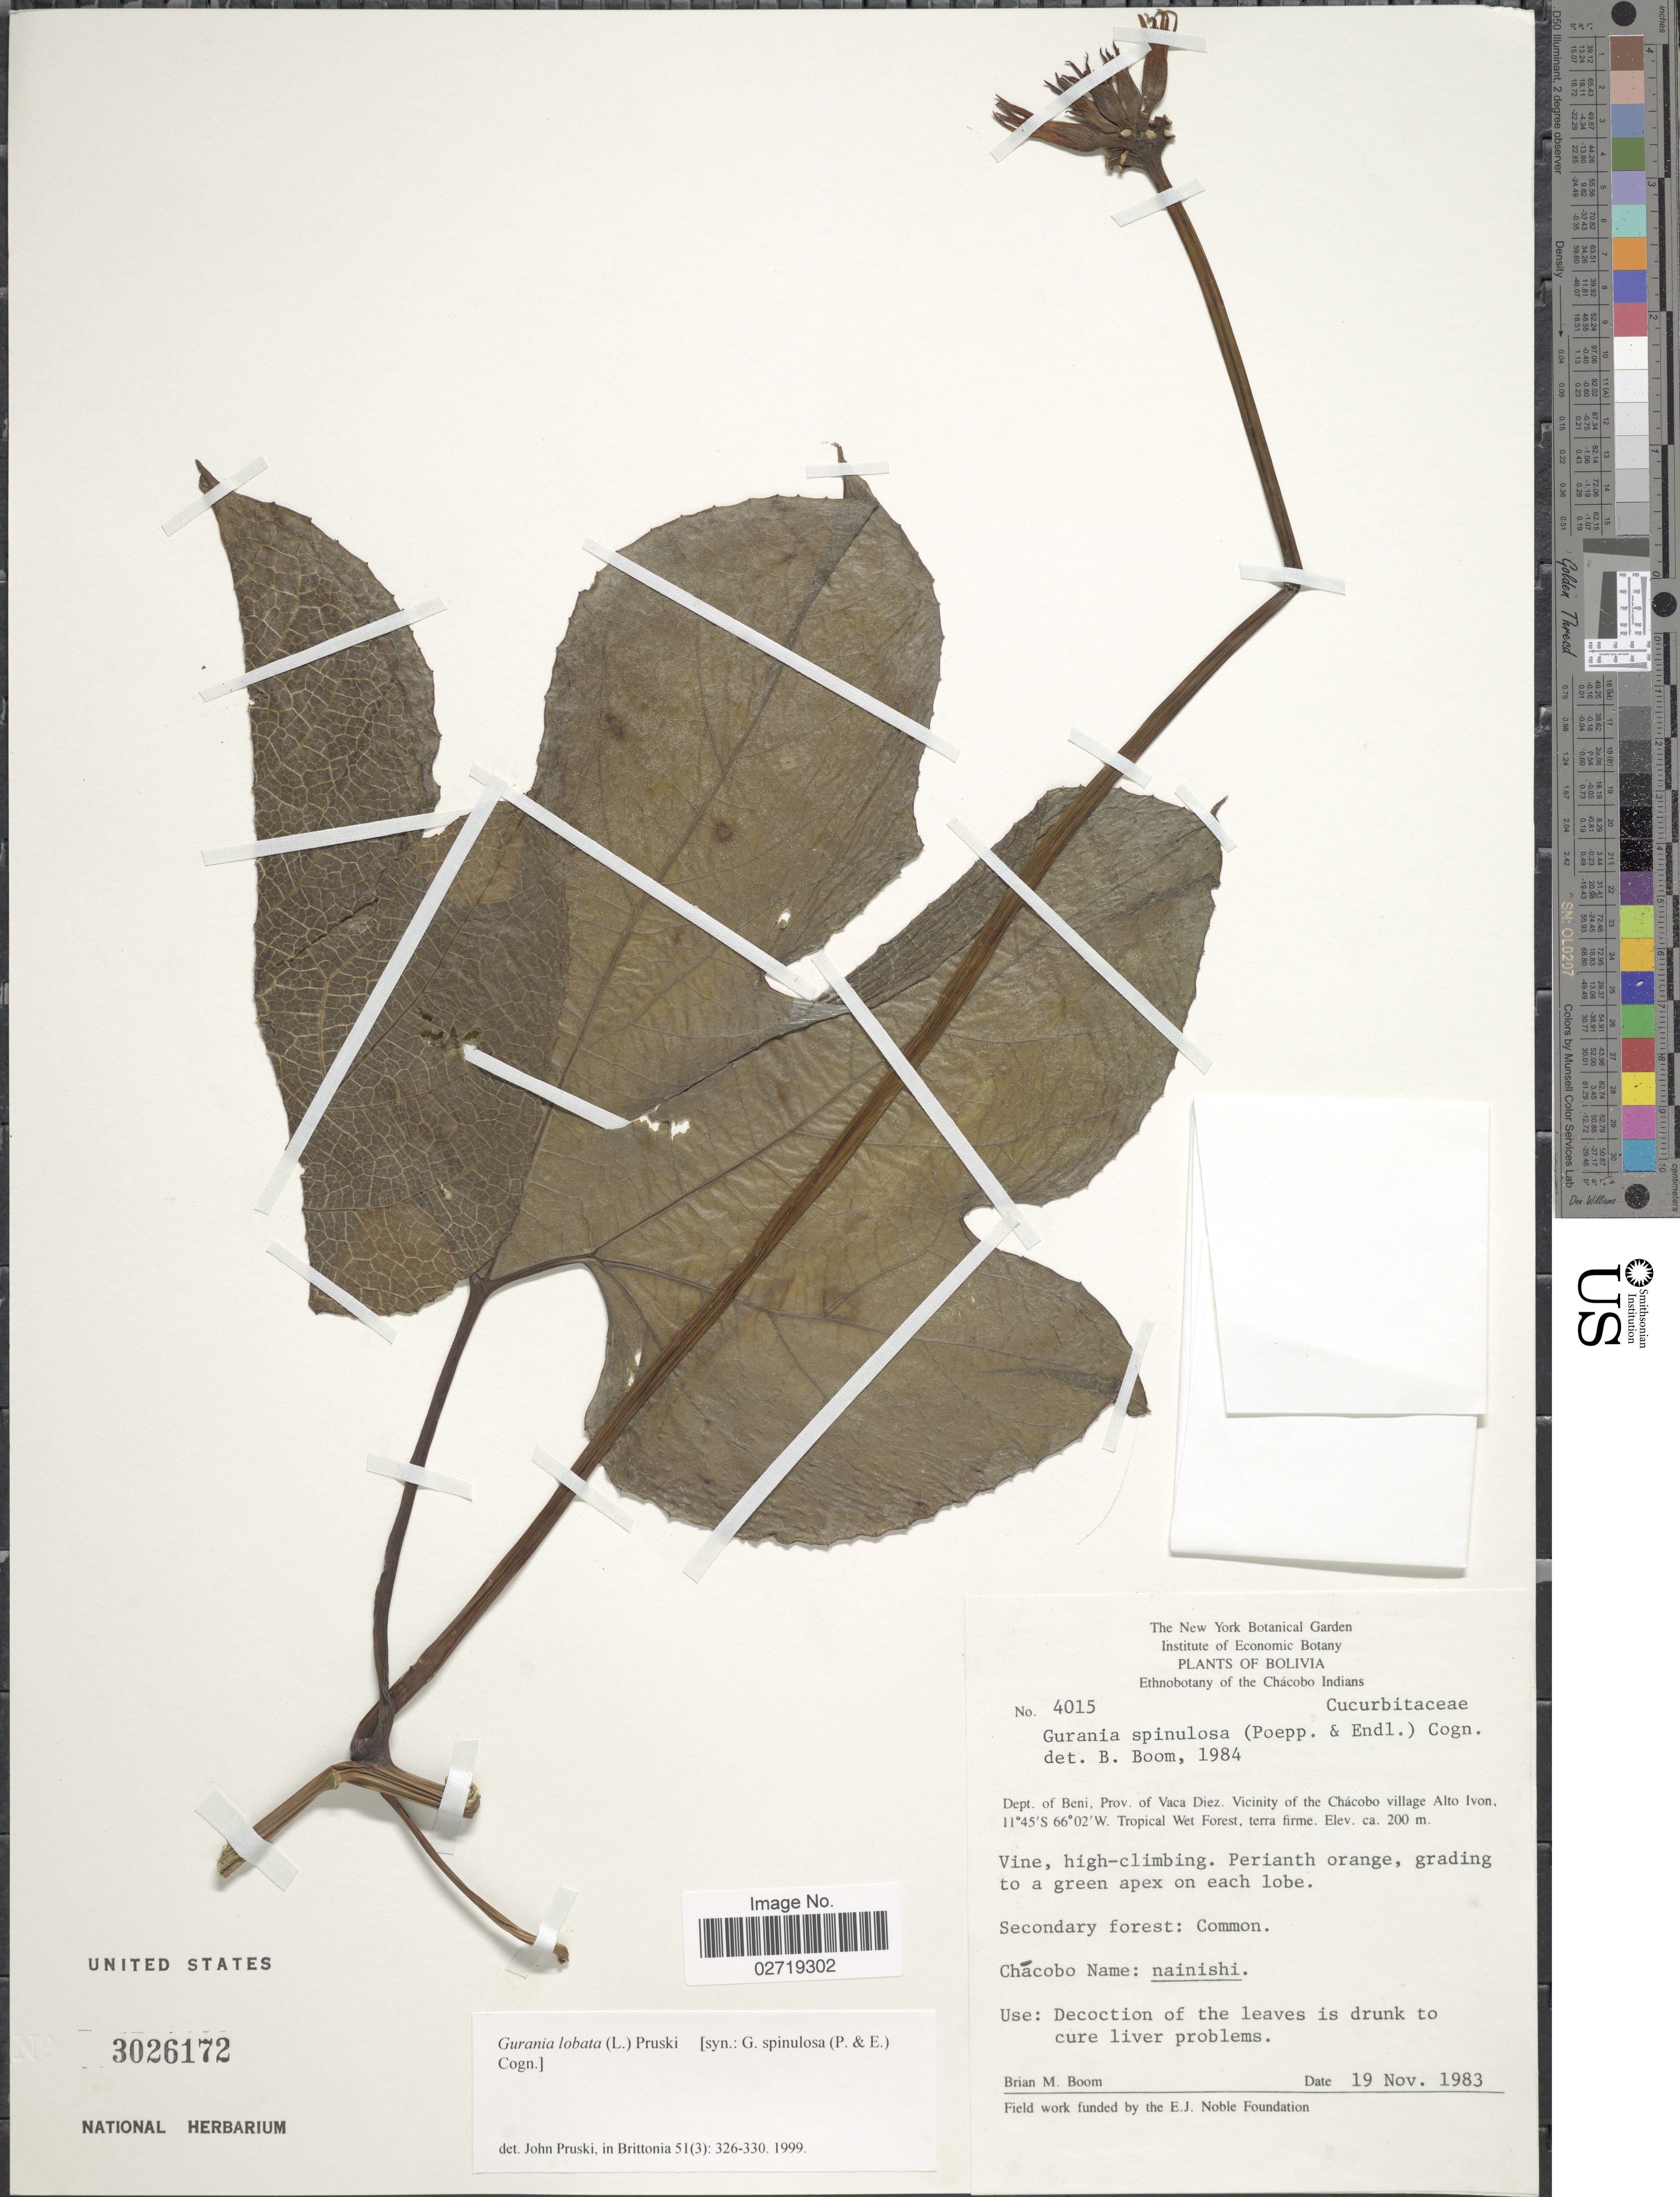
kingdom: Plantae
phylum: Tracheophyta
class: Magnoliopsida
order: Cucurbitales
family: Cucurbitaceae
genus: Gurania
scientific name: Gurania lobata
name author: (L.) Pruski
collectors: B. M. Boom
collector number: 4015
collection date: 1983-11-19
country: Bolivia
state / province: Beni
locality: Ethnobotany of the Chácobo Indians, Dept. of Beni, Prov. of Vaca Diez. Vicinity of the Chácobo village Alto Ivon. Tropical Wet Forest, terra firme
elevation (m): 200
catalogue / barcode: US 3026172